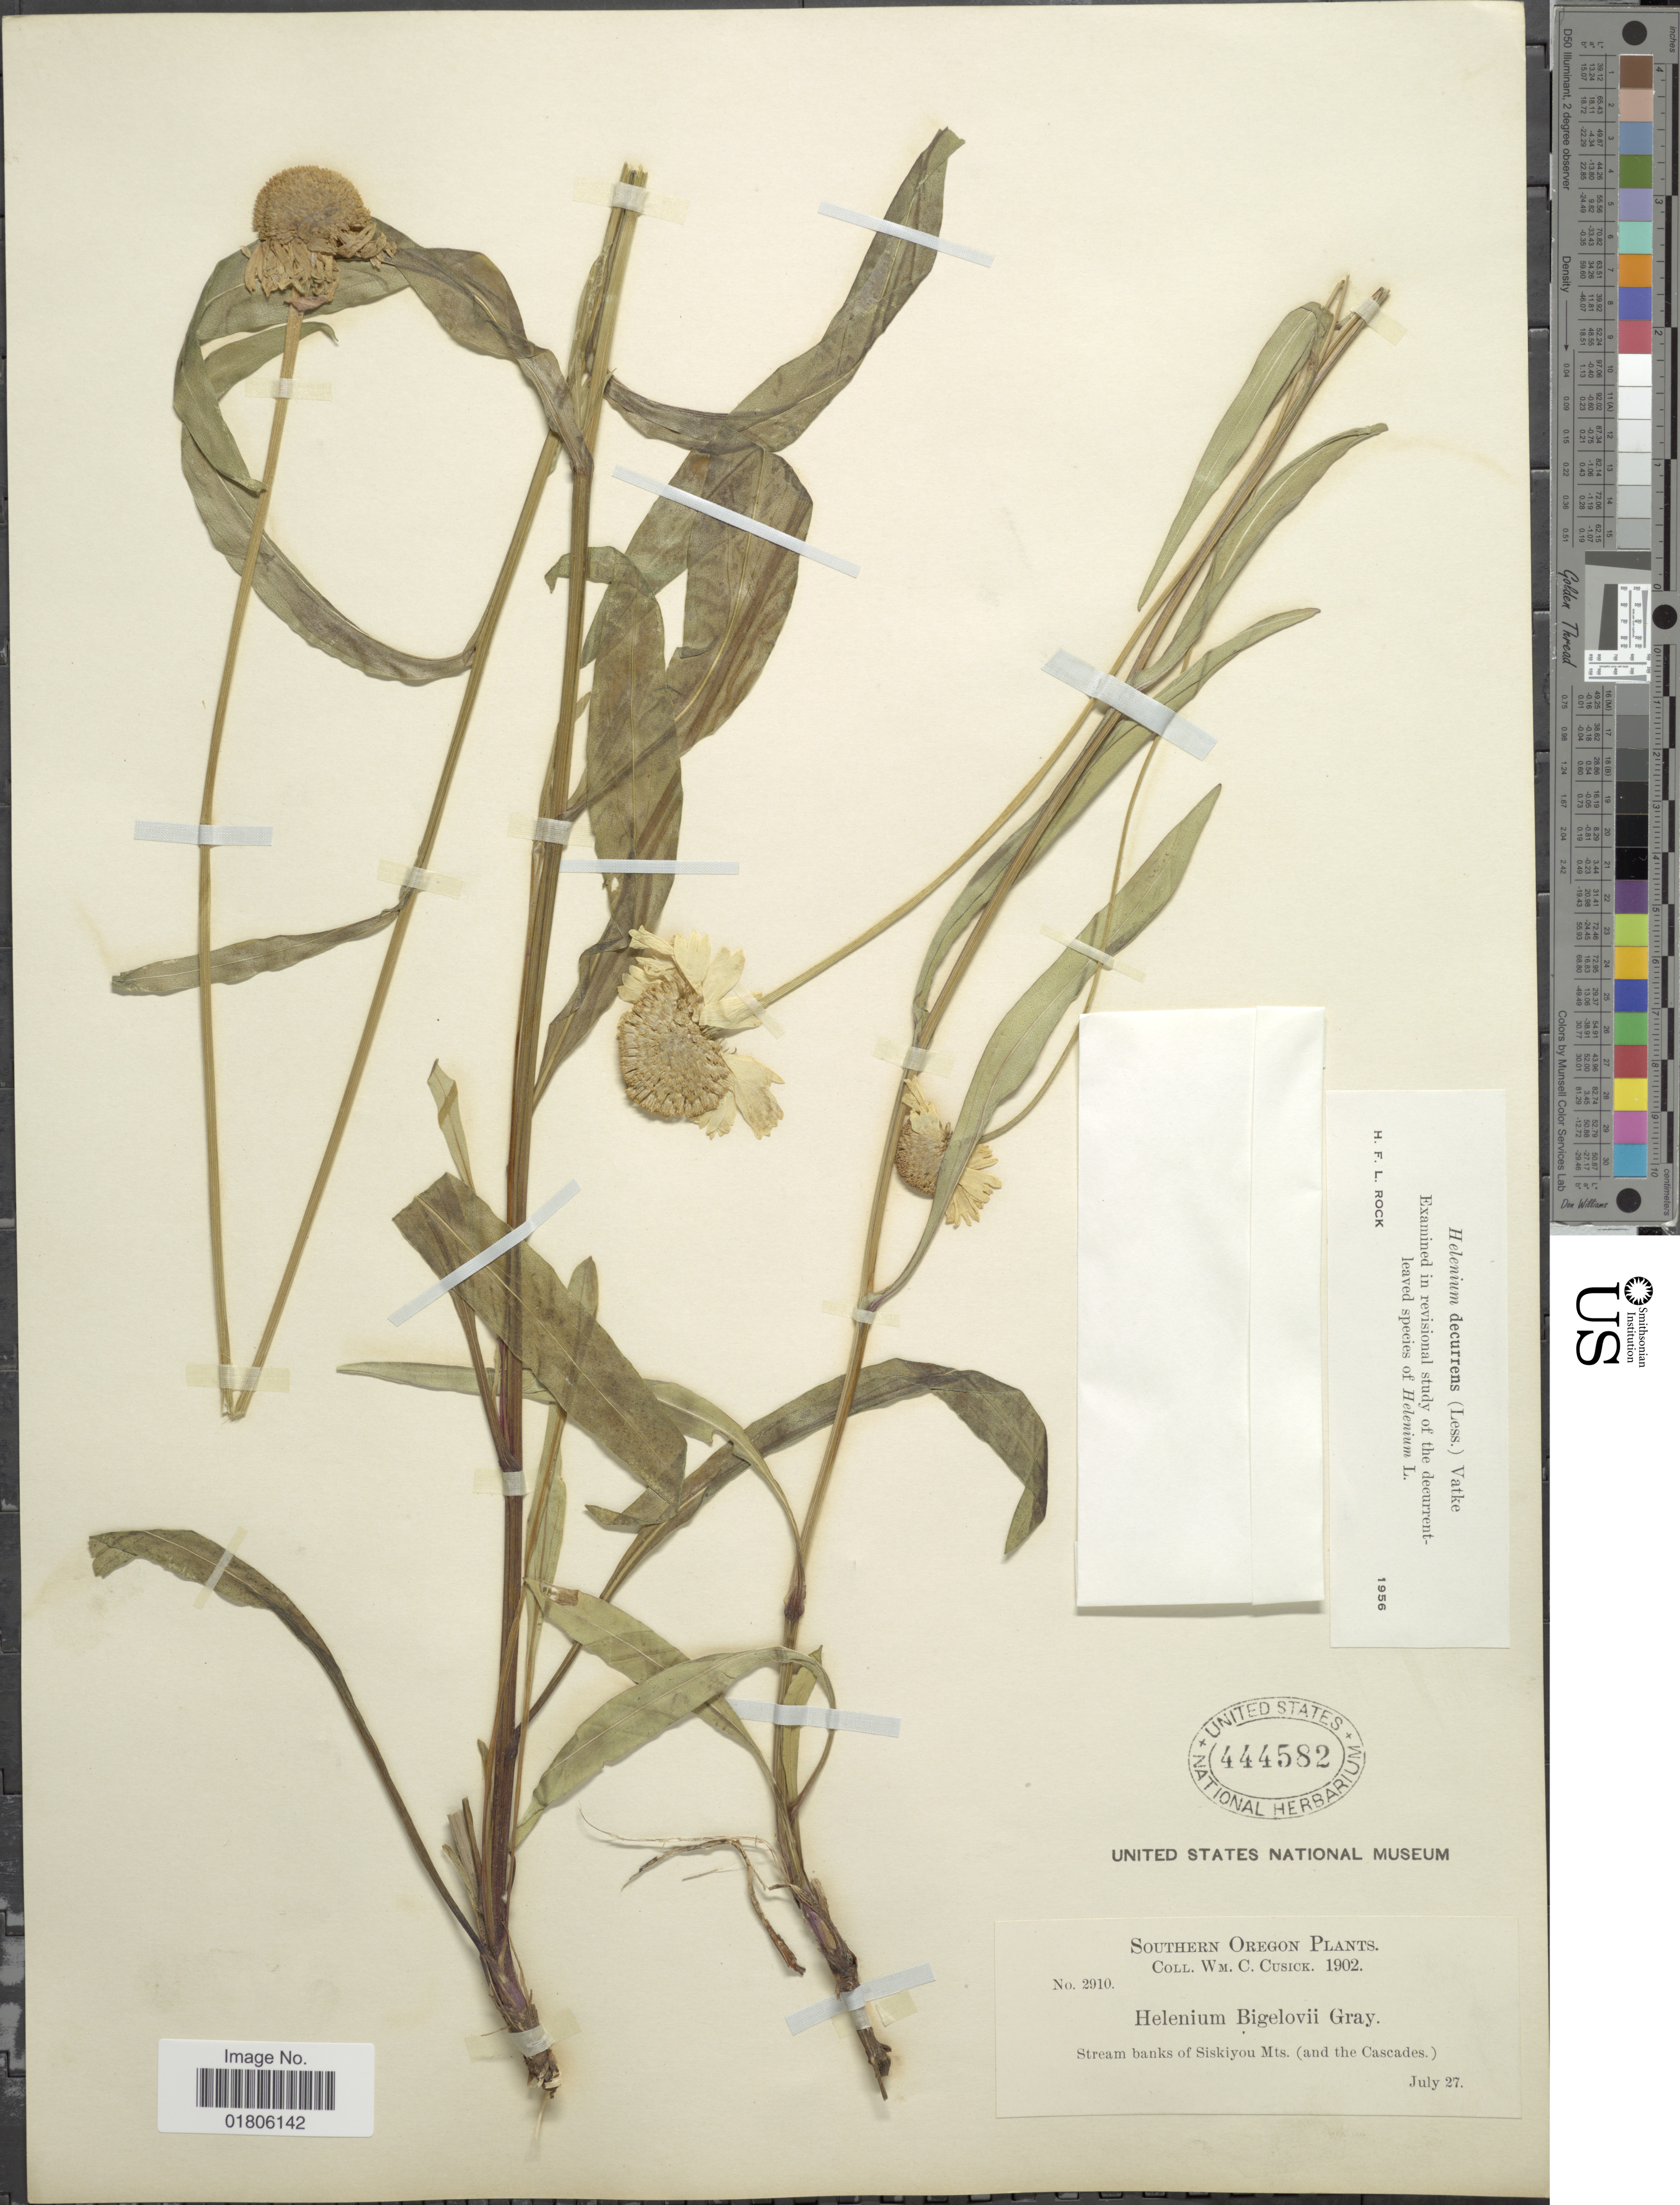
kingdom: Plantae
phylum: Tracheophyta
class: Magnoliopsida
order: Asterales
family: Asteraceae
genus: Helenium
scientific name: Helenium bigelovii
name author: A. Gray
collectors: W. C. Cusick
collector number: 2910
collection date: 1902-07-27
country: United States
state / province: Oregon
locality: Southern Oregon. Banks of Siskiyou Mts. (and the Cascades)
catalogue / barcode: US 444582